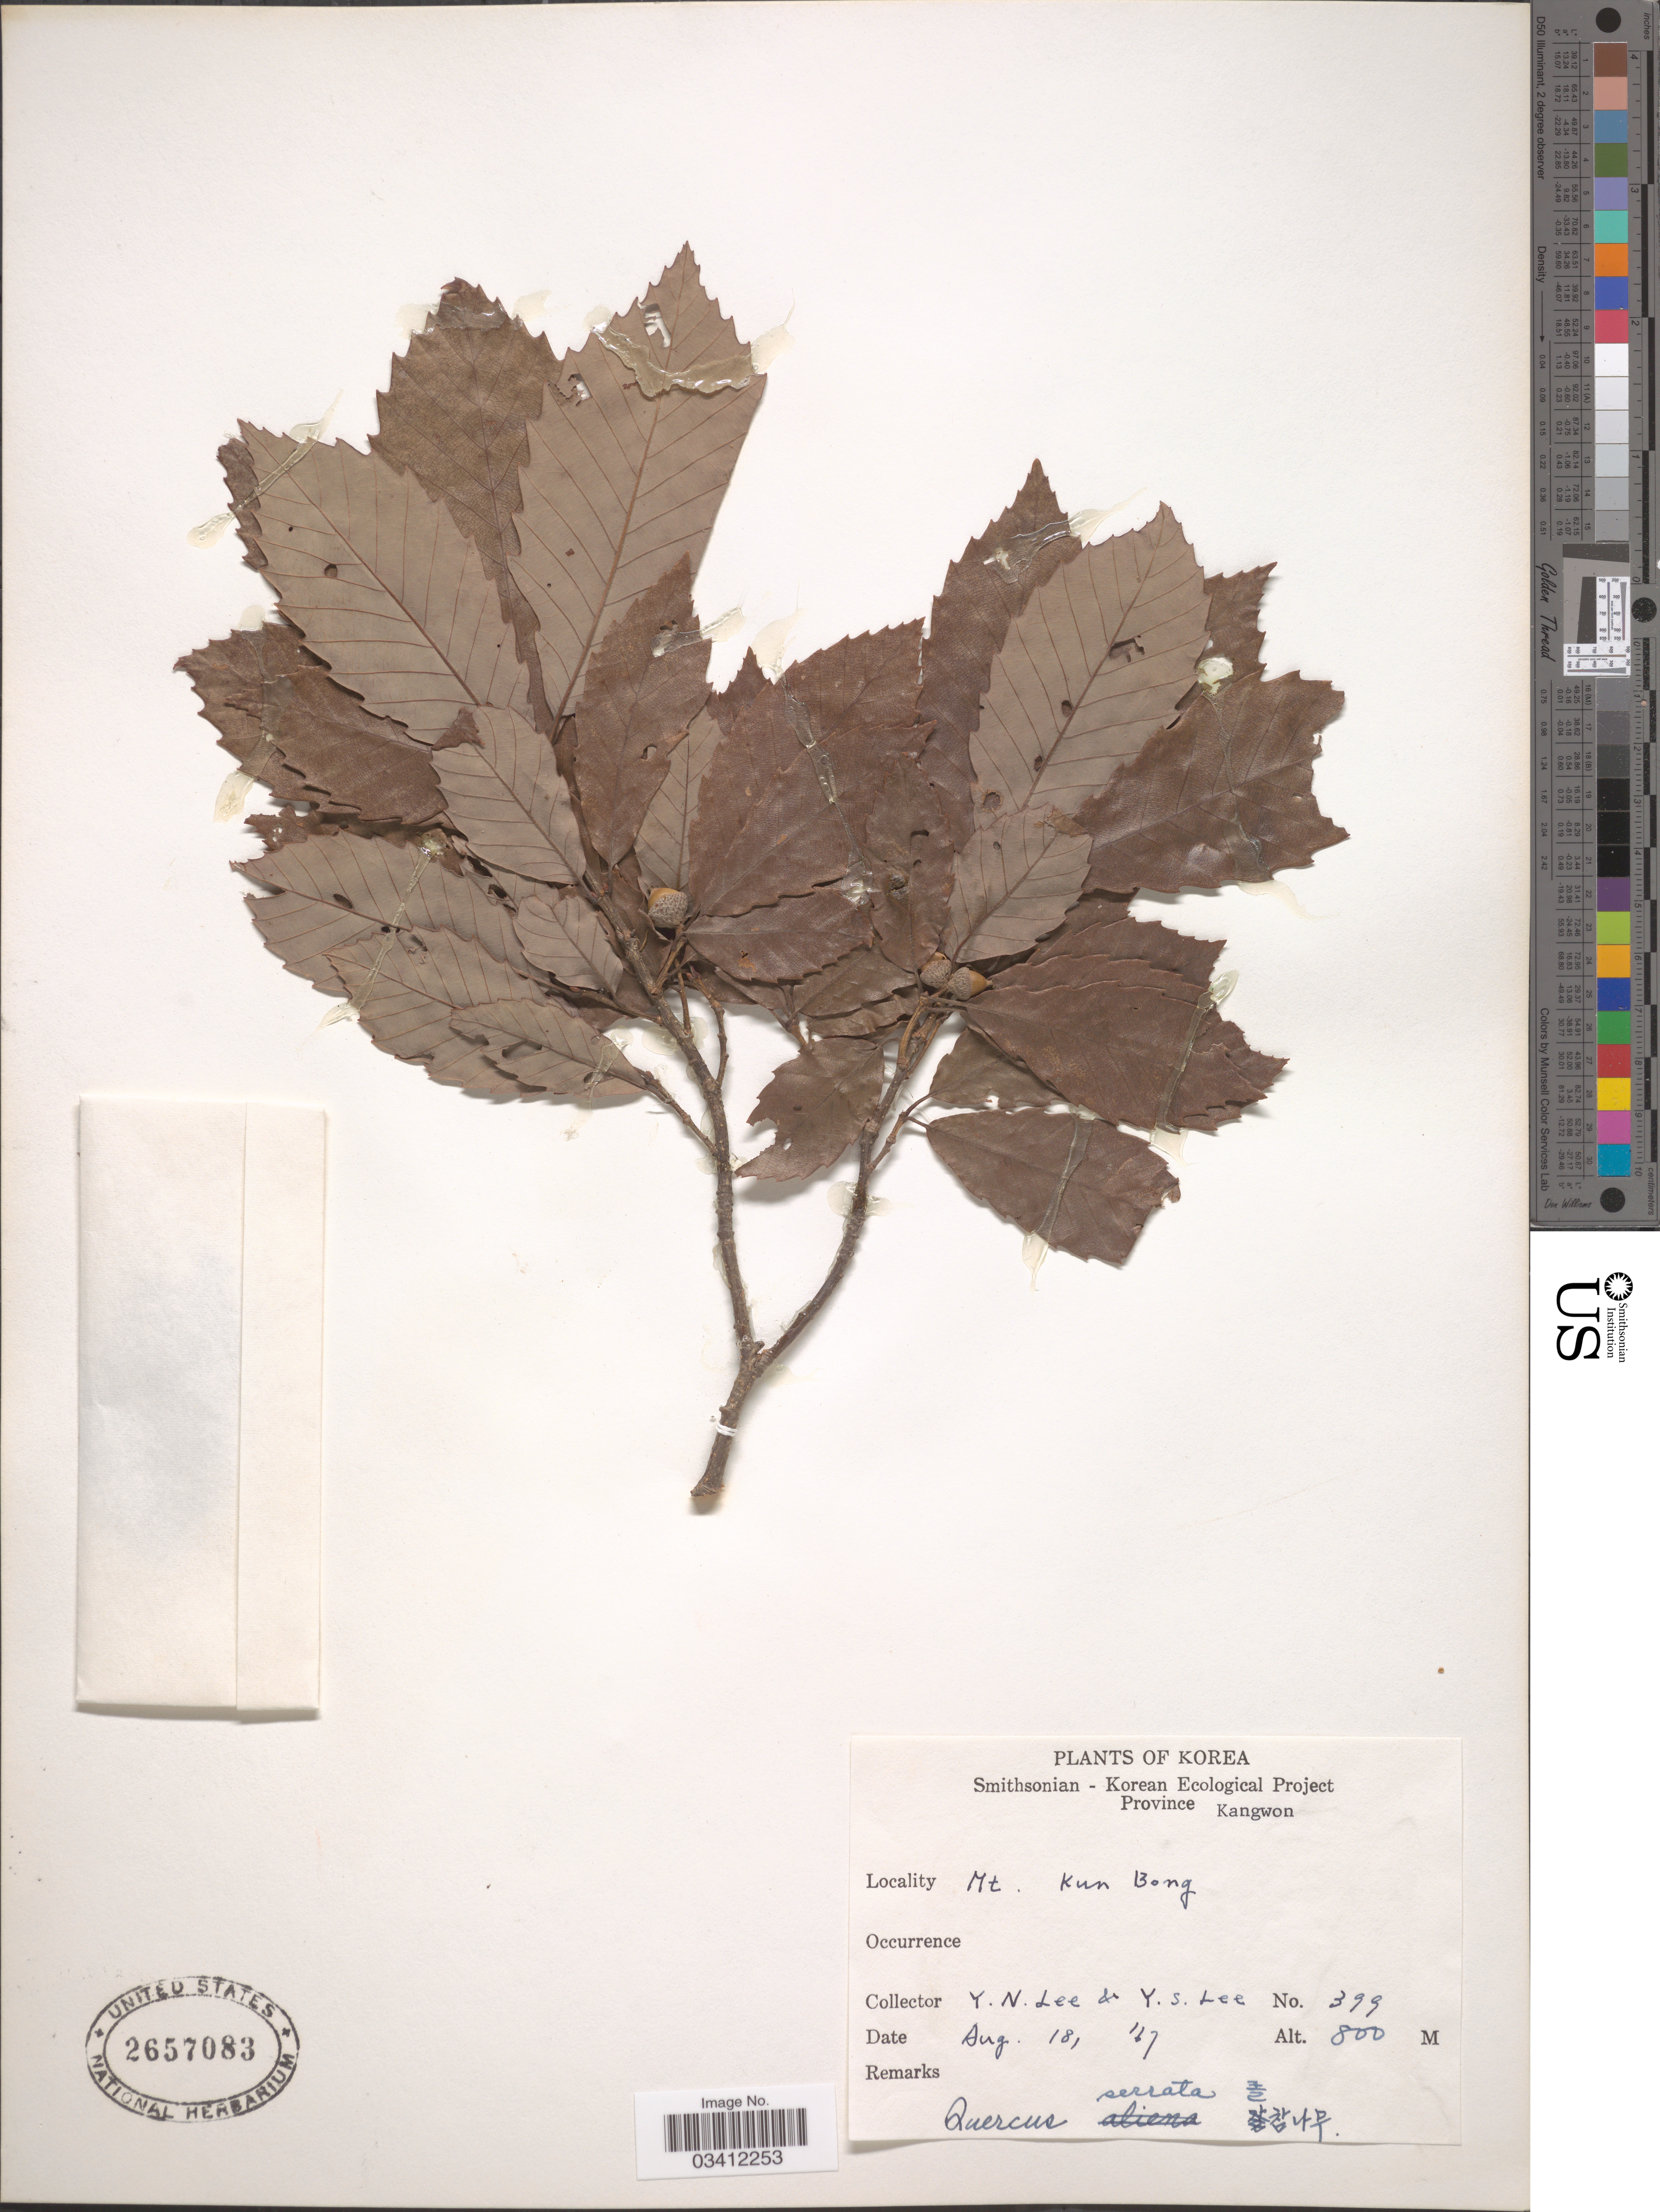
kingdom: Plantae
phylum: Tracheophyta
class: Magnoliopsida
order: Fagales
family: Fagaceae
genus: Quercus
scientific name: Quercus serrata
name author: Thunb.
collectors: Y. N. Lee & Y. S. Lee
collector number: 399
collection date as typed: Transcribed d/m/y: 18/8/67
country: North Korea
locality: Mt. Kun Bong.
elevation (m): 800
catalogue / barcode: US 2657083